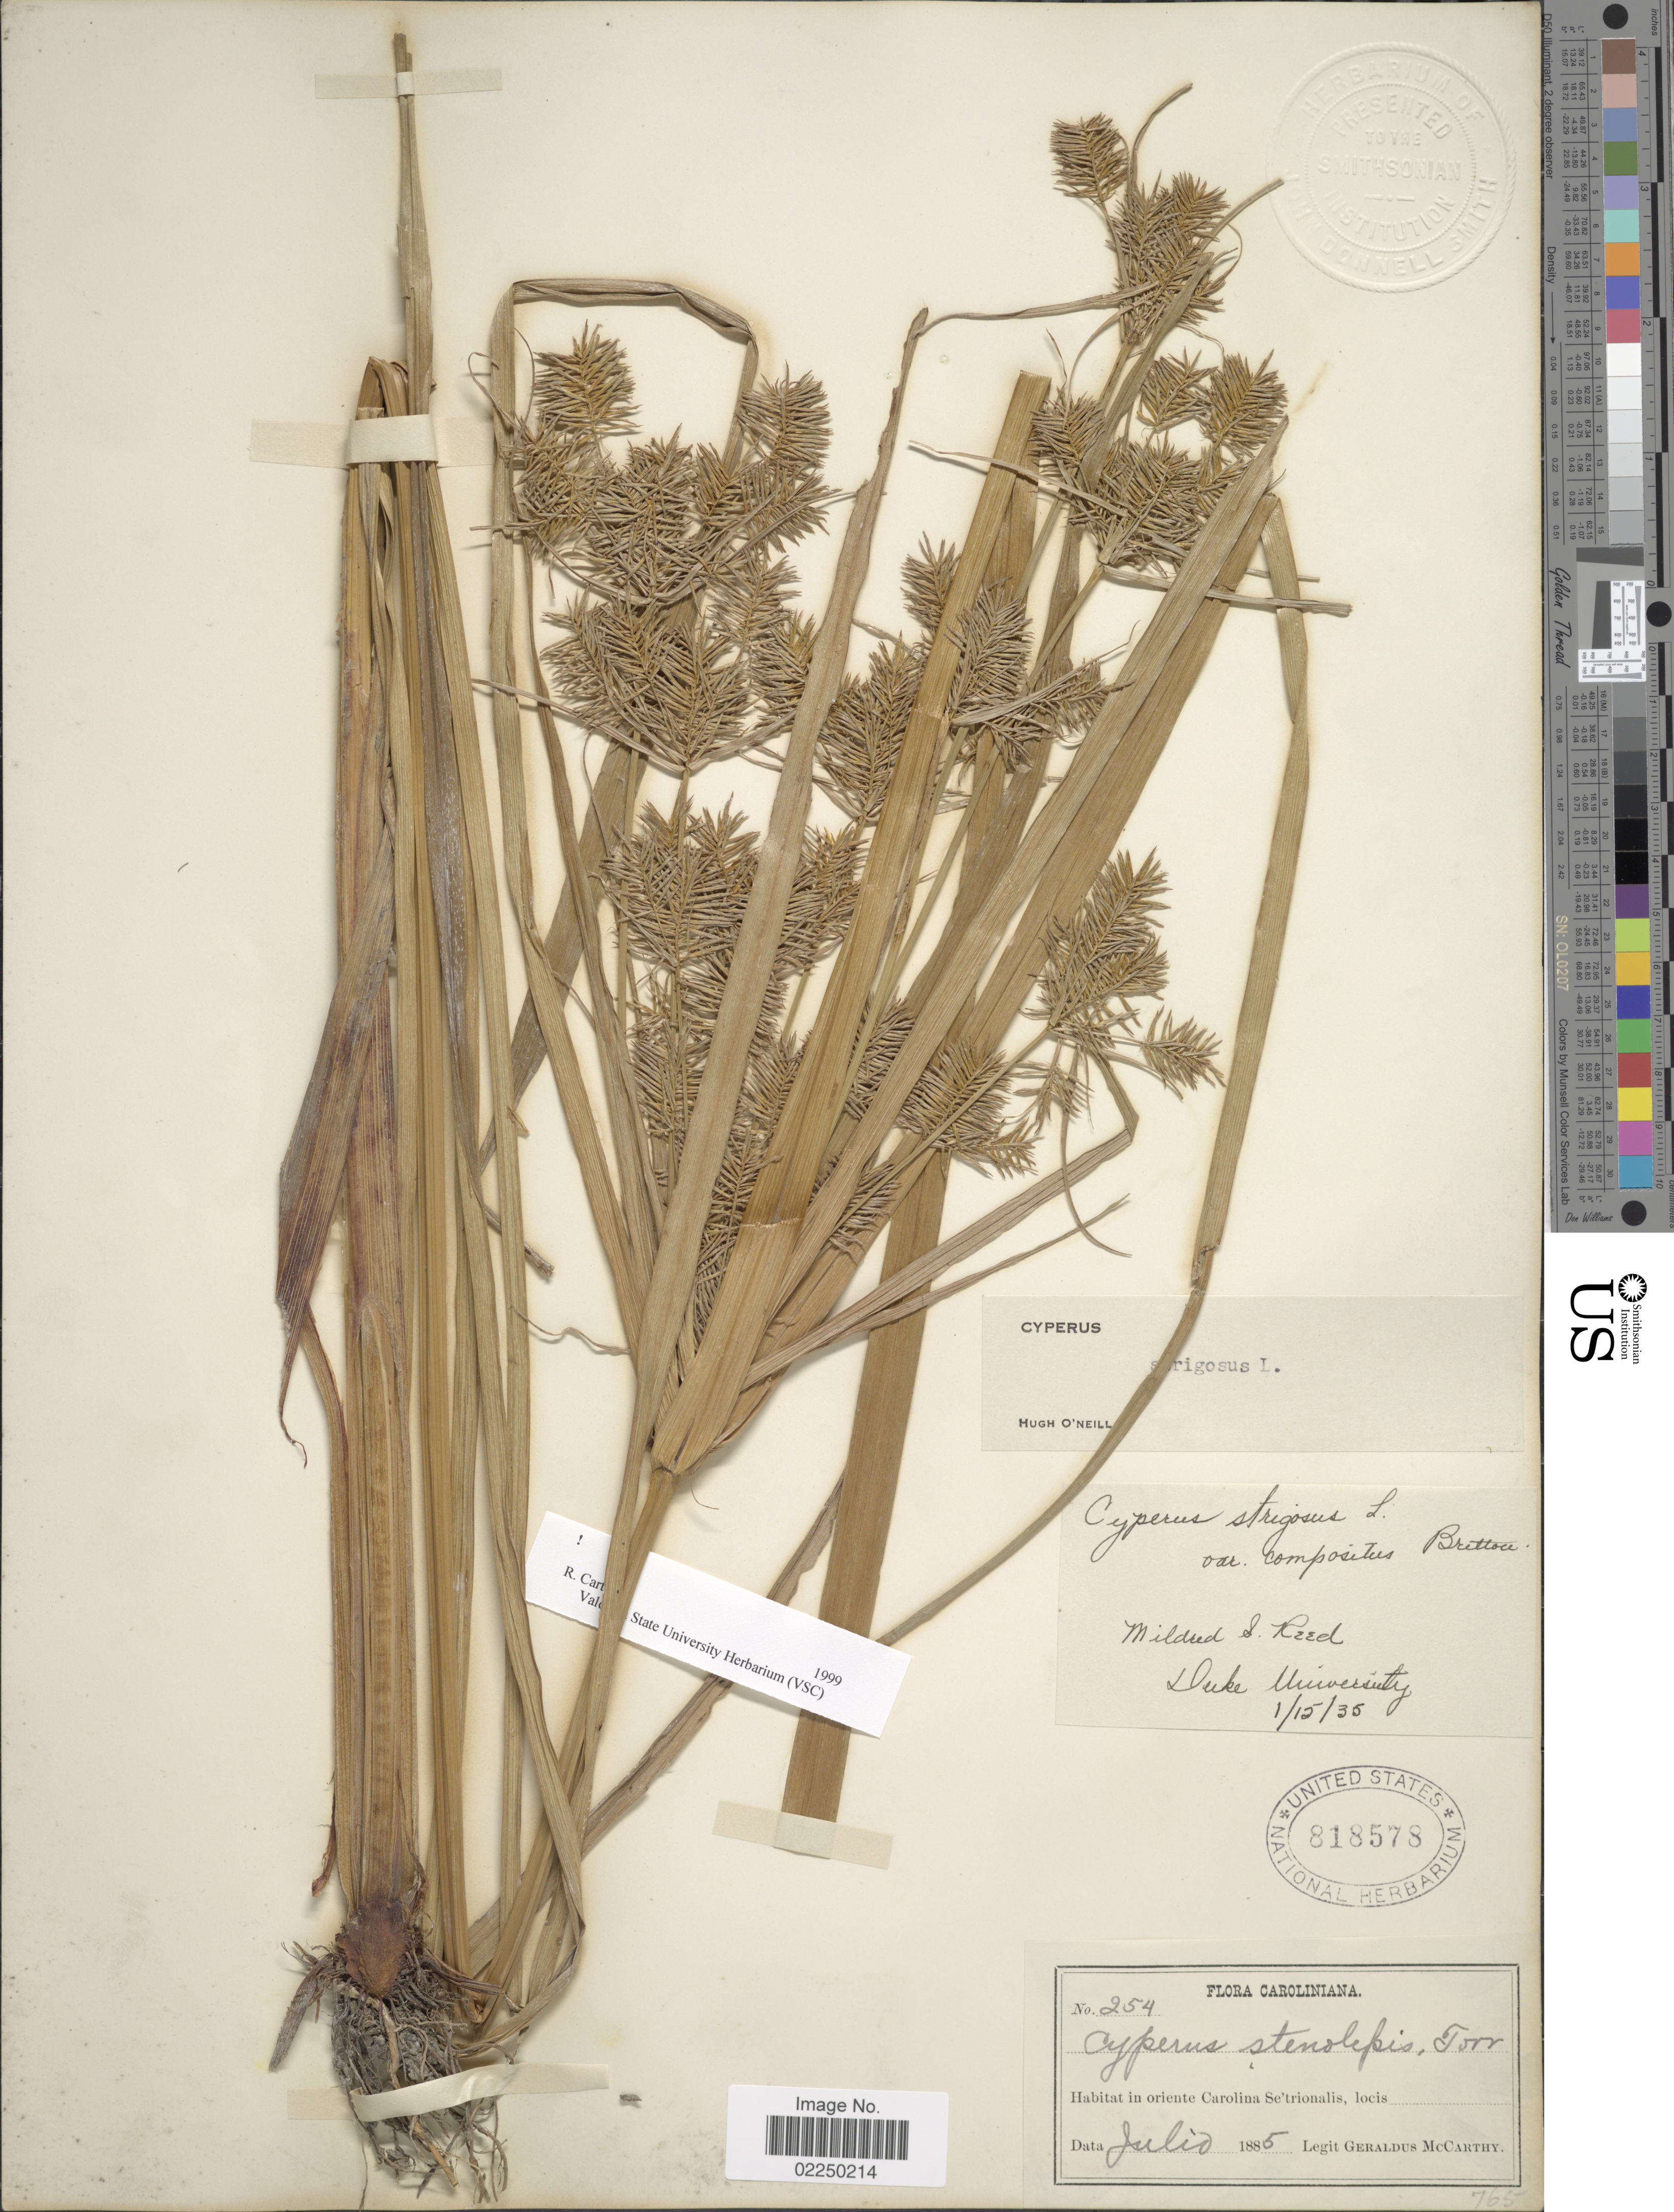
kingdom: Plantae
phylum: Tracheophyta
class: Liliopsida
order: Poales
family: Cyperaceae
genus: Cyperus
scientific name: Cyperus strigosus L.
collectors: M. McCarthy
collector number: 254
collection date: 1885-07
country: United States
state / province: North Carolina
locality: Caroliniana, in oriente Carolina Se'trionalis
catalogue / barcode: US 818578